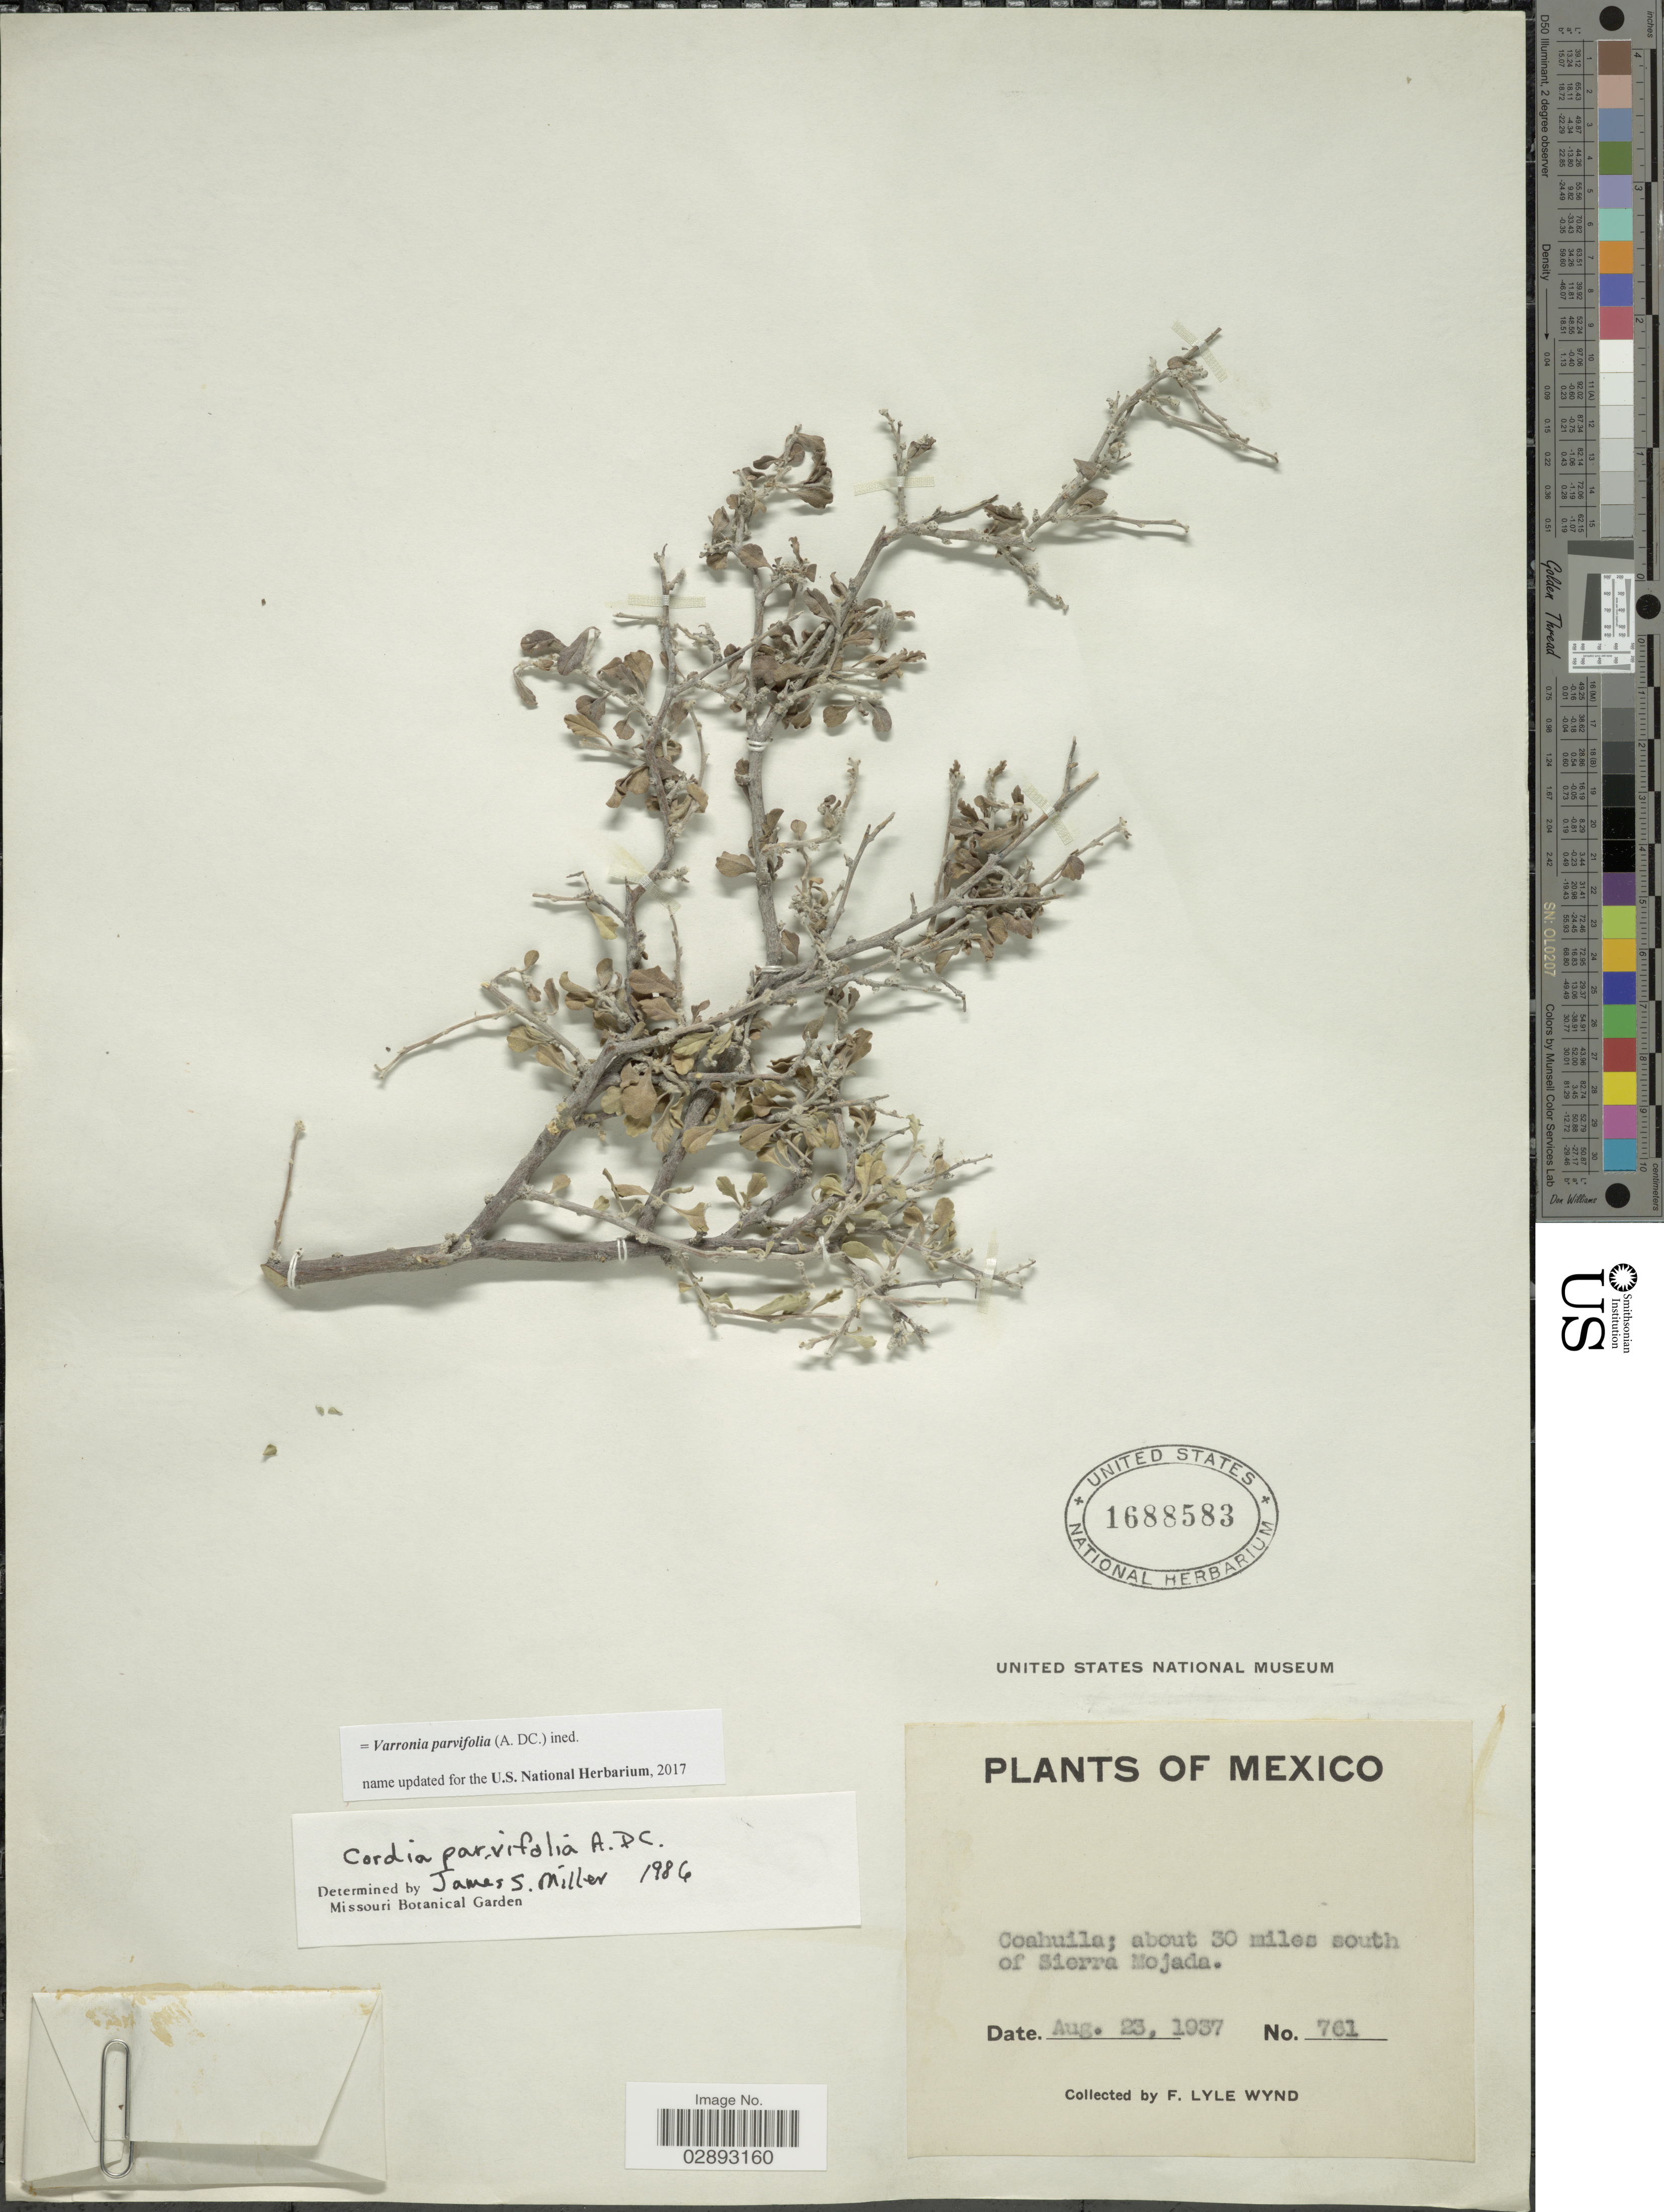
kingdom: Plantae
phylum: Tracheophyta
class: Magnoliopsida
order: Boraginales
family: Cordiaceae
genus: Varronia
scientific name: Varronia parvifolia (A. DC.) ined.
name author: (A. DC.)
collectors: F. L. Wynd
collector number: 761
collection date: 1937-08-23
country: Mexico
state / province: Coahuila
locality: About 30 miles south of Sierra Mojada.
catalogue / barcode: US 1688583